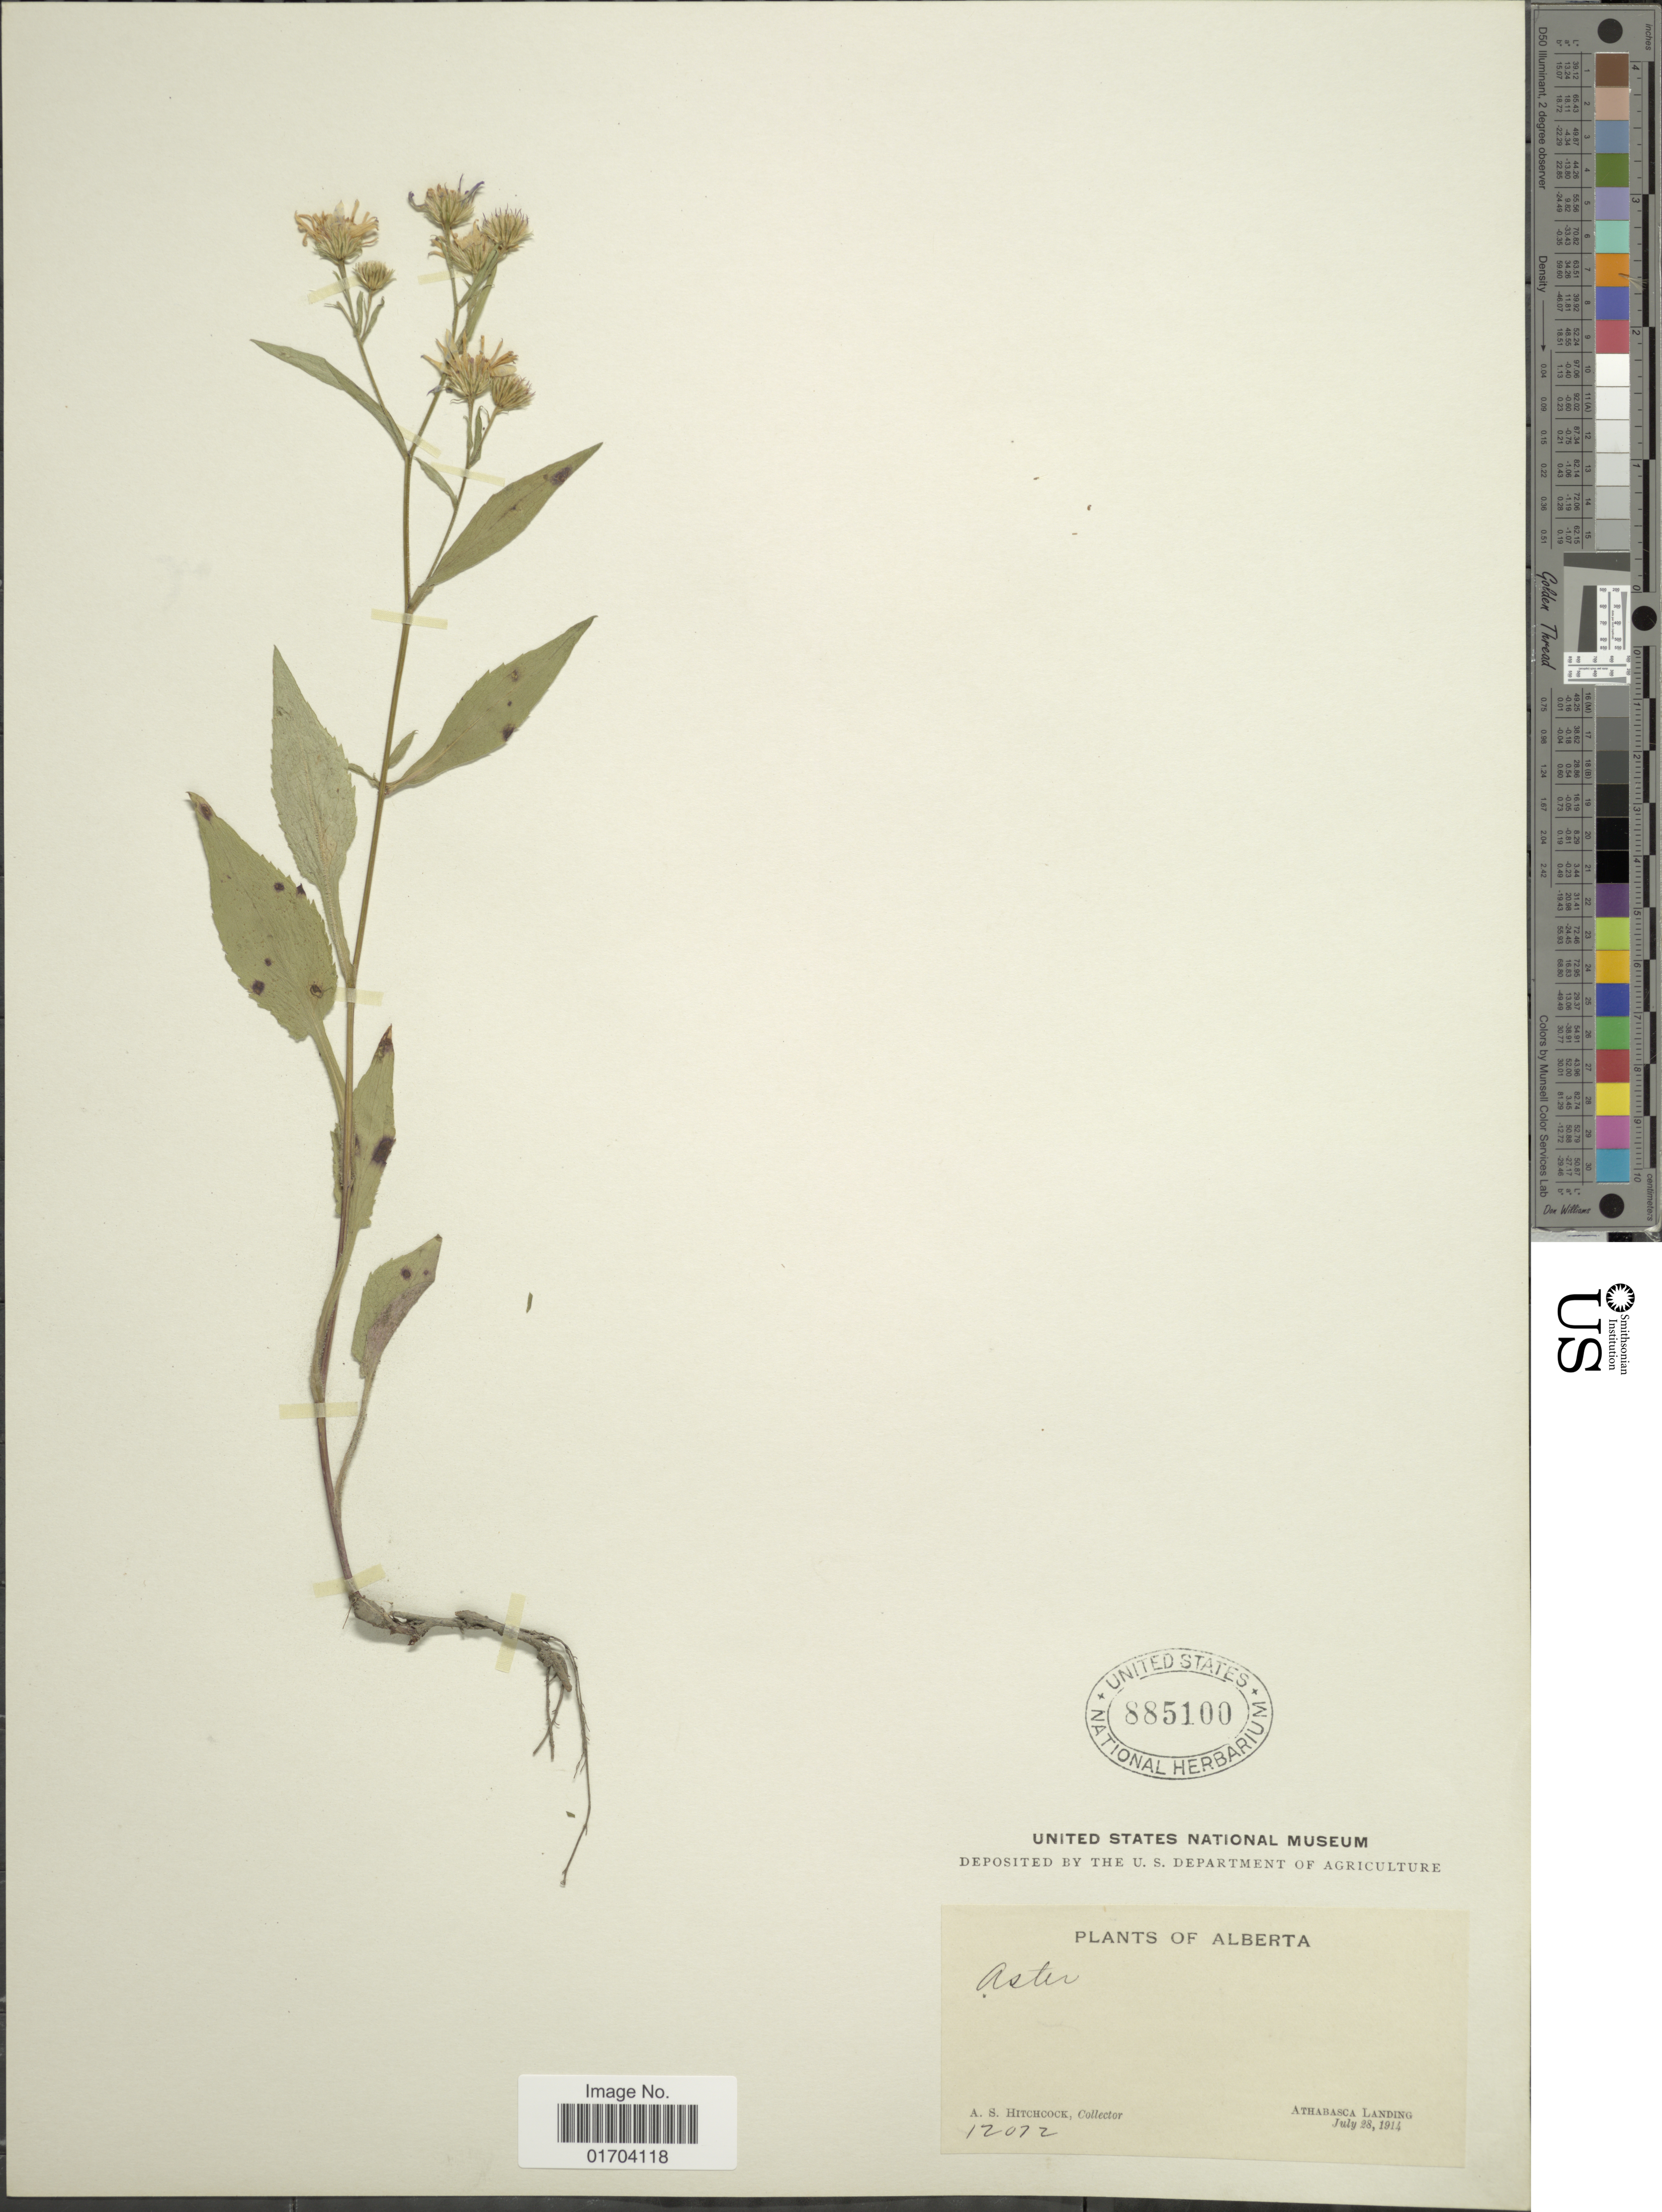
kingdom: Plantae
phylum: Tracheophyta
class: Magnoliopsida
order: Asterales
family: Asteraceae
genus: Symphyotrichum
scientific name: Symphyotrichum sp.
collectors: A. S. Hitchcock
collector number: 12012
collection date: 1914-07-28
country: Canada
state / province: Alberta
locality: Athabasca Landing.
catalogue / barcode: US 885100